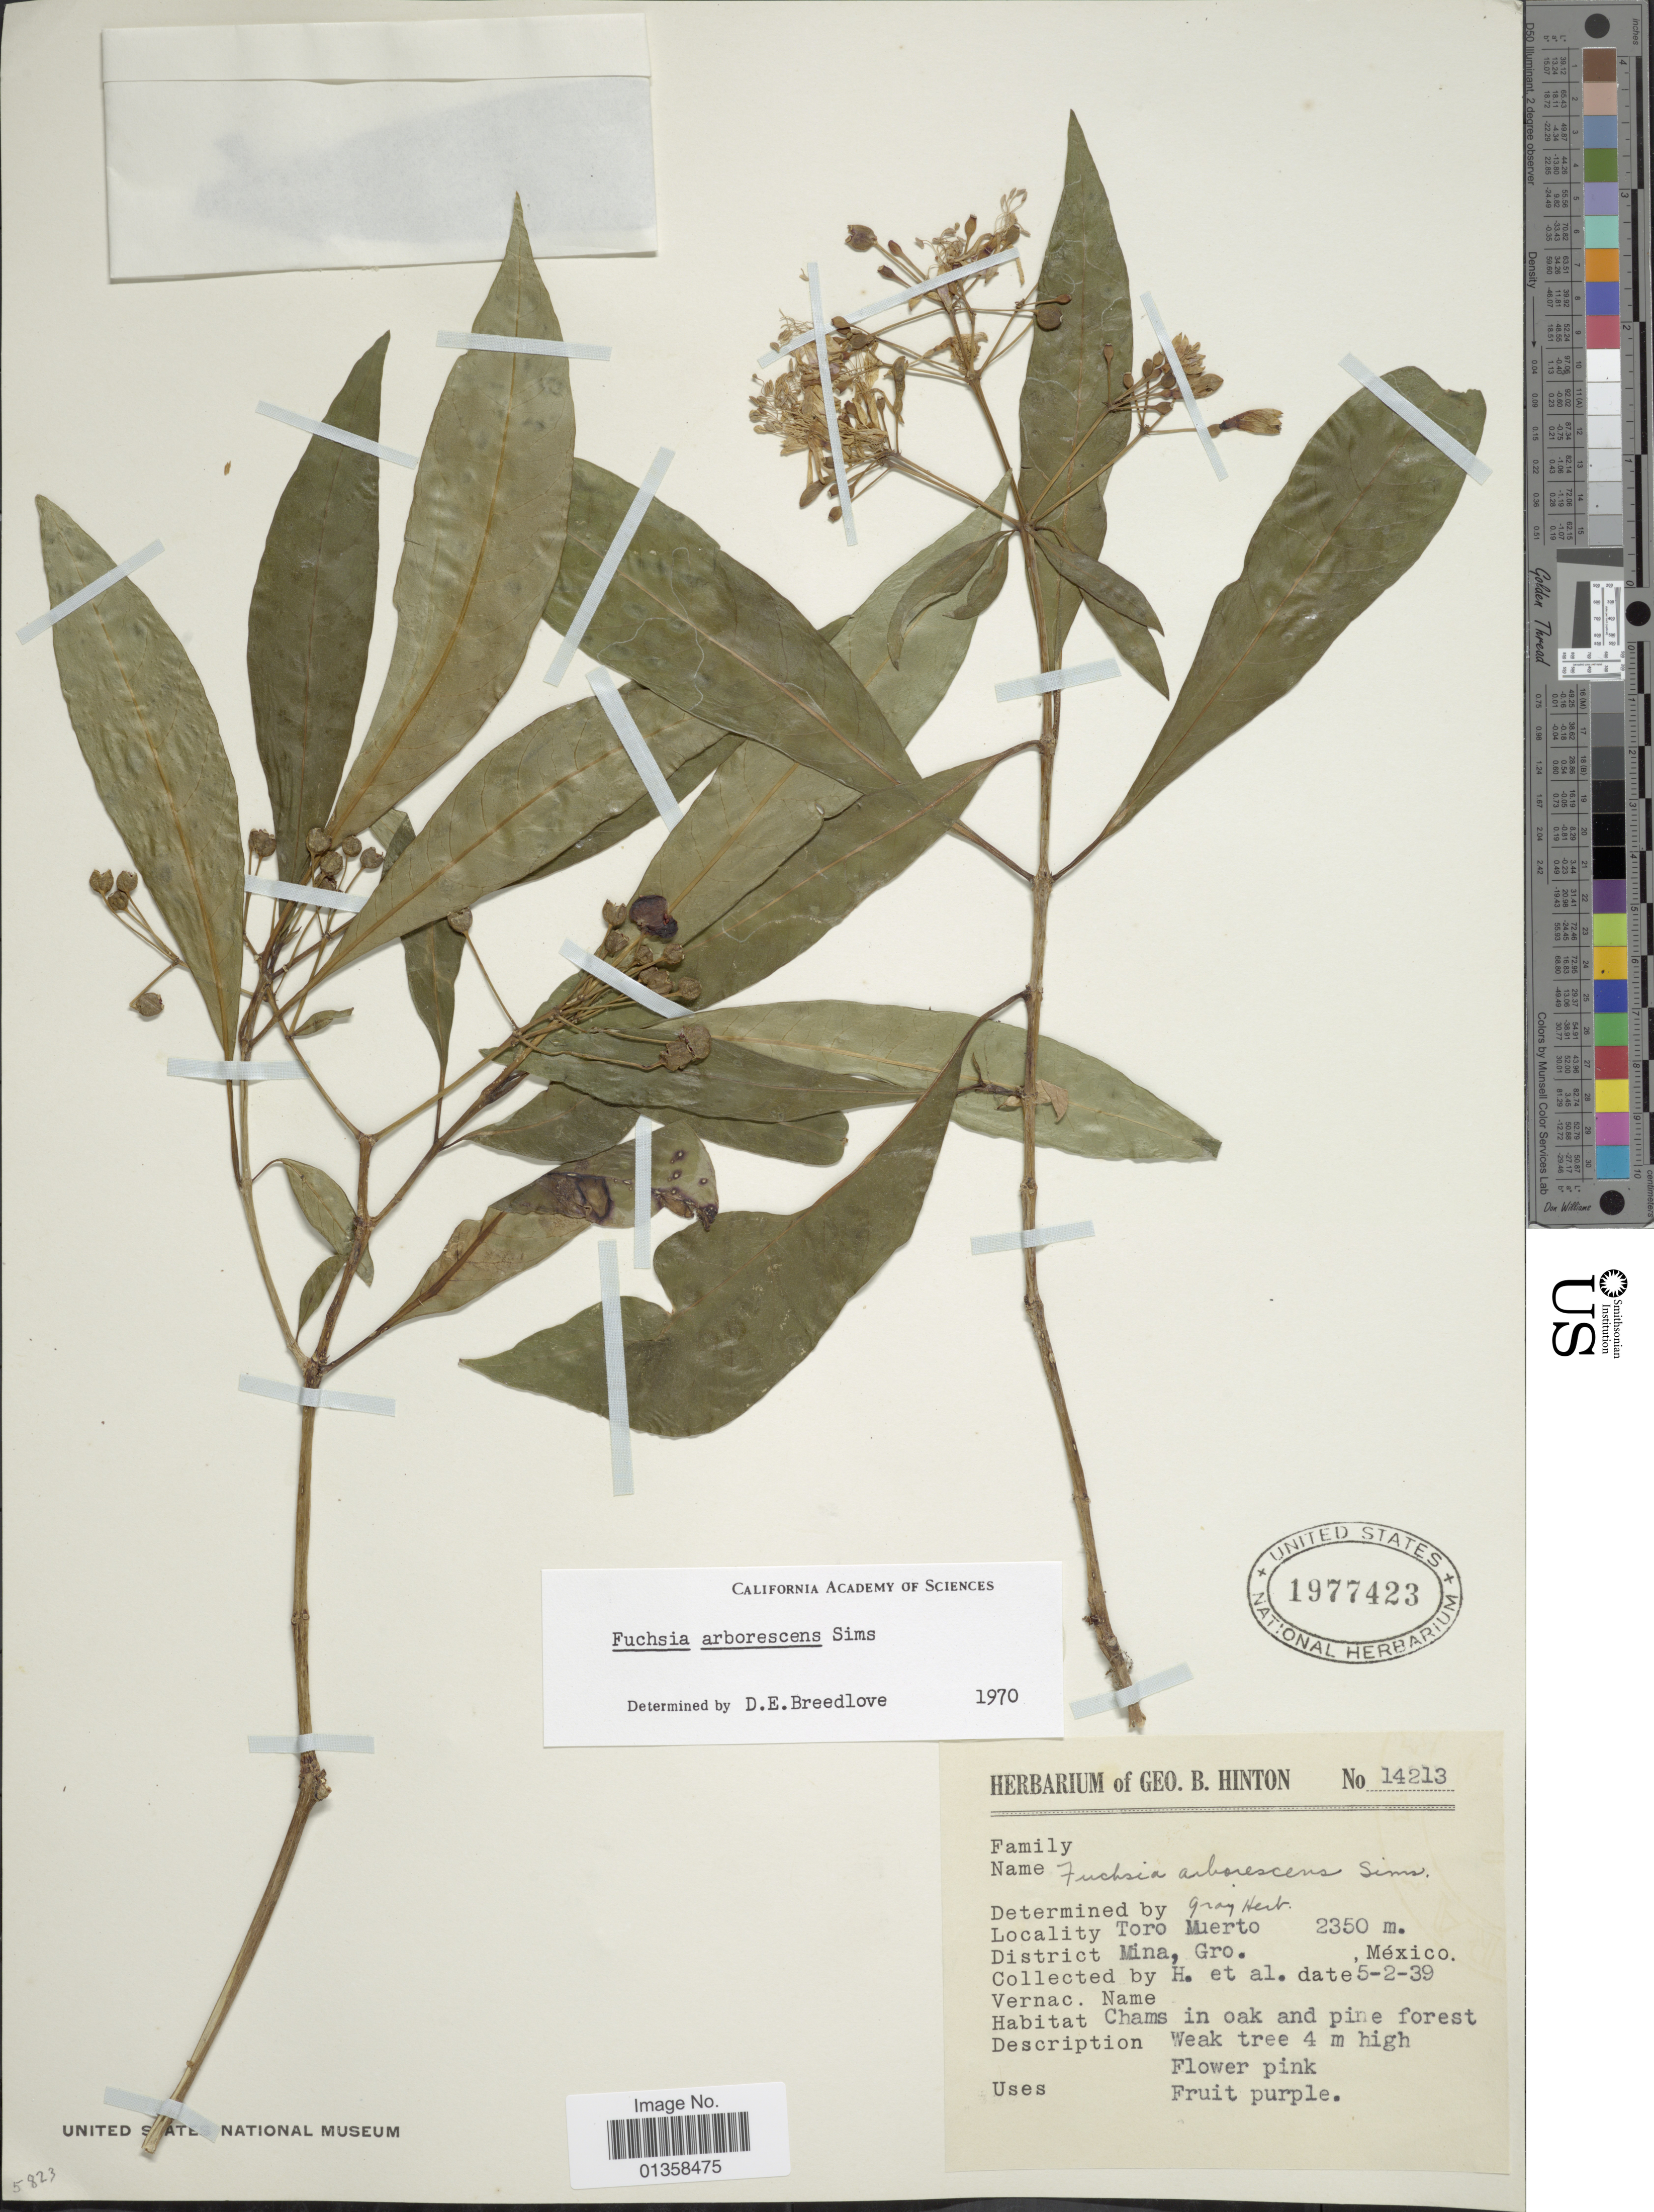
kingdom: Plantae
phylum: Tracheophyta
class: Magnoliopsida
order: Myrtales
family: Onagraceae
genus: Fuchsia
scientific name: Fuchsia arborescens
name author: Sims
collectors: G. B. Hinton et al.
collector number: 14213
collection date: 1939-02-05 or 1939-05-02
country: Mexico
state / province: Guerrero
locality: Toro Muerto, Mina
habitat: In oak and pine forest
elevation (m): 2350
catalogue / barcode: US 3280931